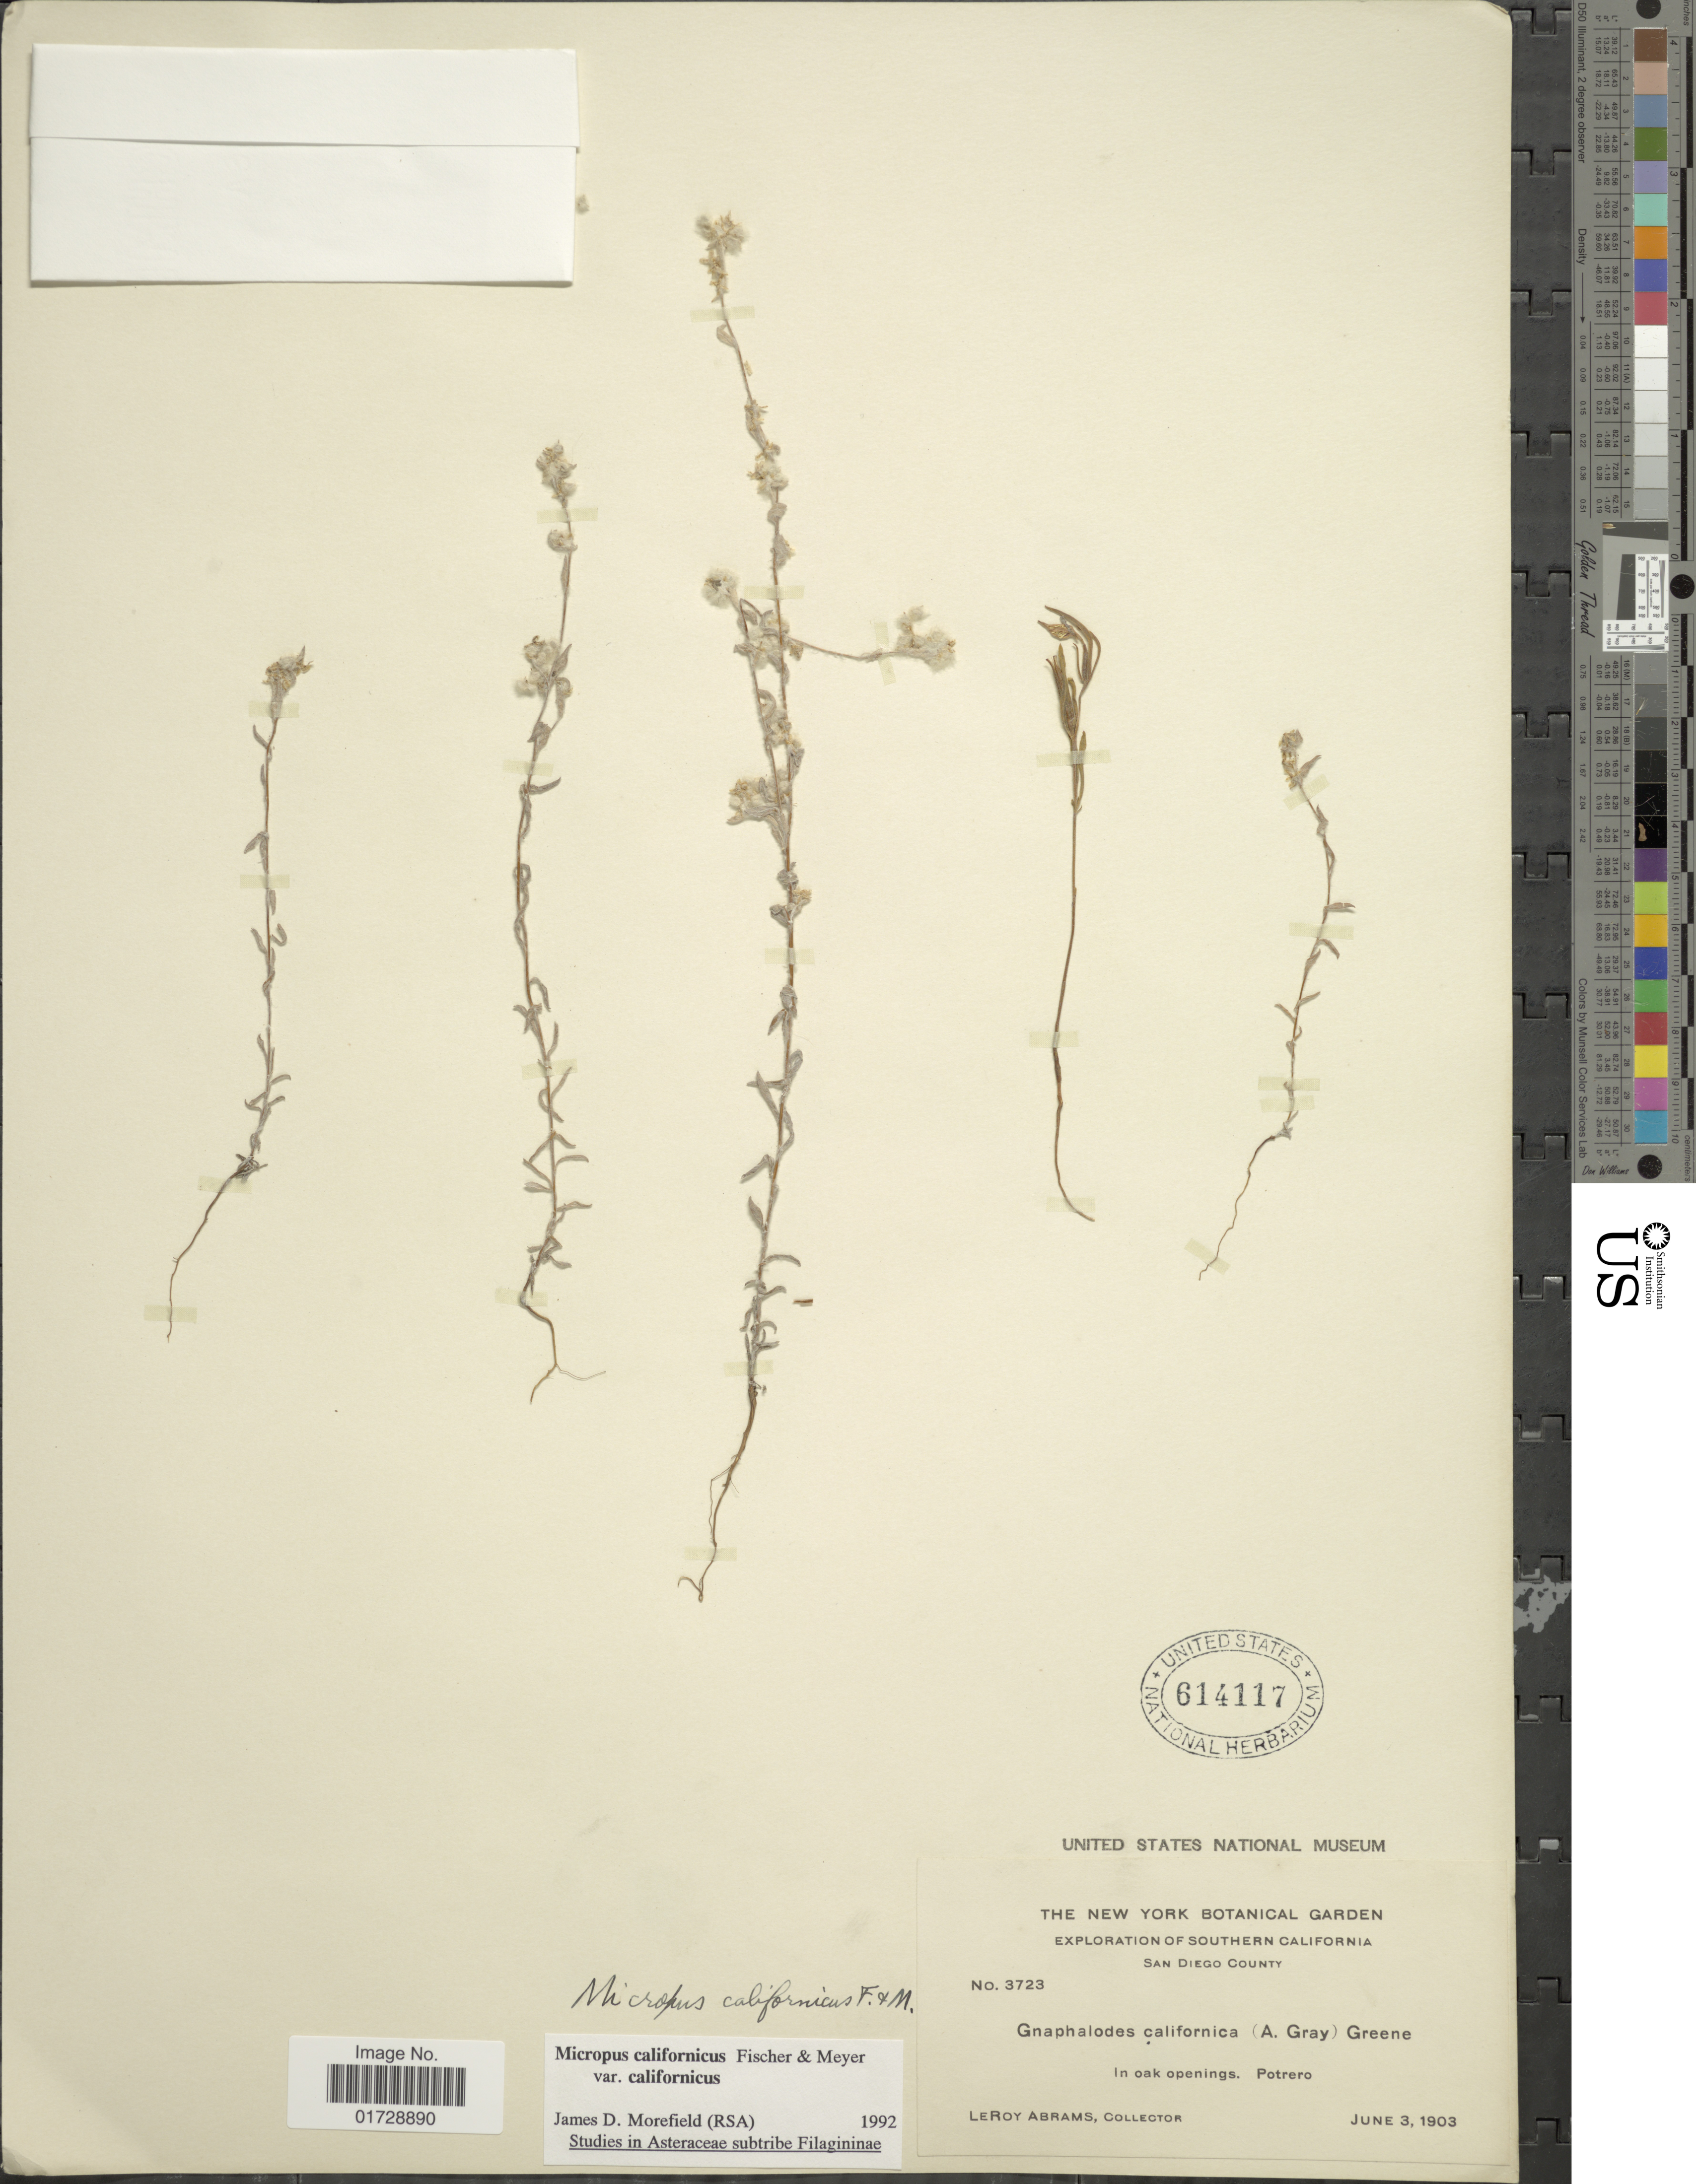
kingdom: Plantae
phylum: Tracheophyta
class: Magnoliopsida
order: Asterales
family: Asteraceae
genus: Micropus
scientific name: Micropus californicus var. californicus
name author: Fisch. & C.A. Mey.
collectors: L. Abrams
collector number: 3723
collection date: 1903-06-03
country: United States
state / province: California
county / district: San Diego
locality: Southern California, San Diego County, Potrero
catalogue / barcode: US 614117